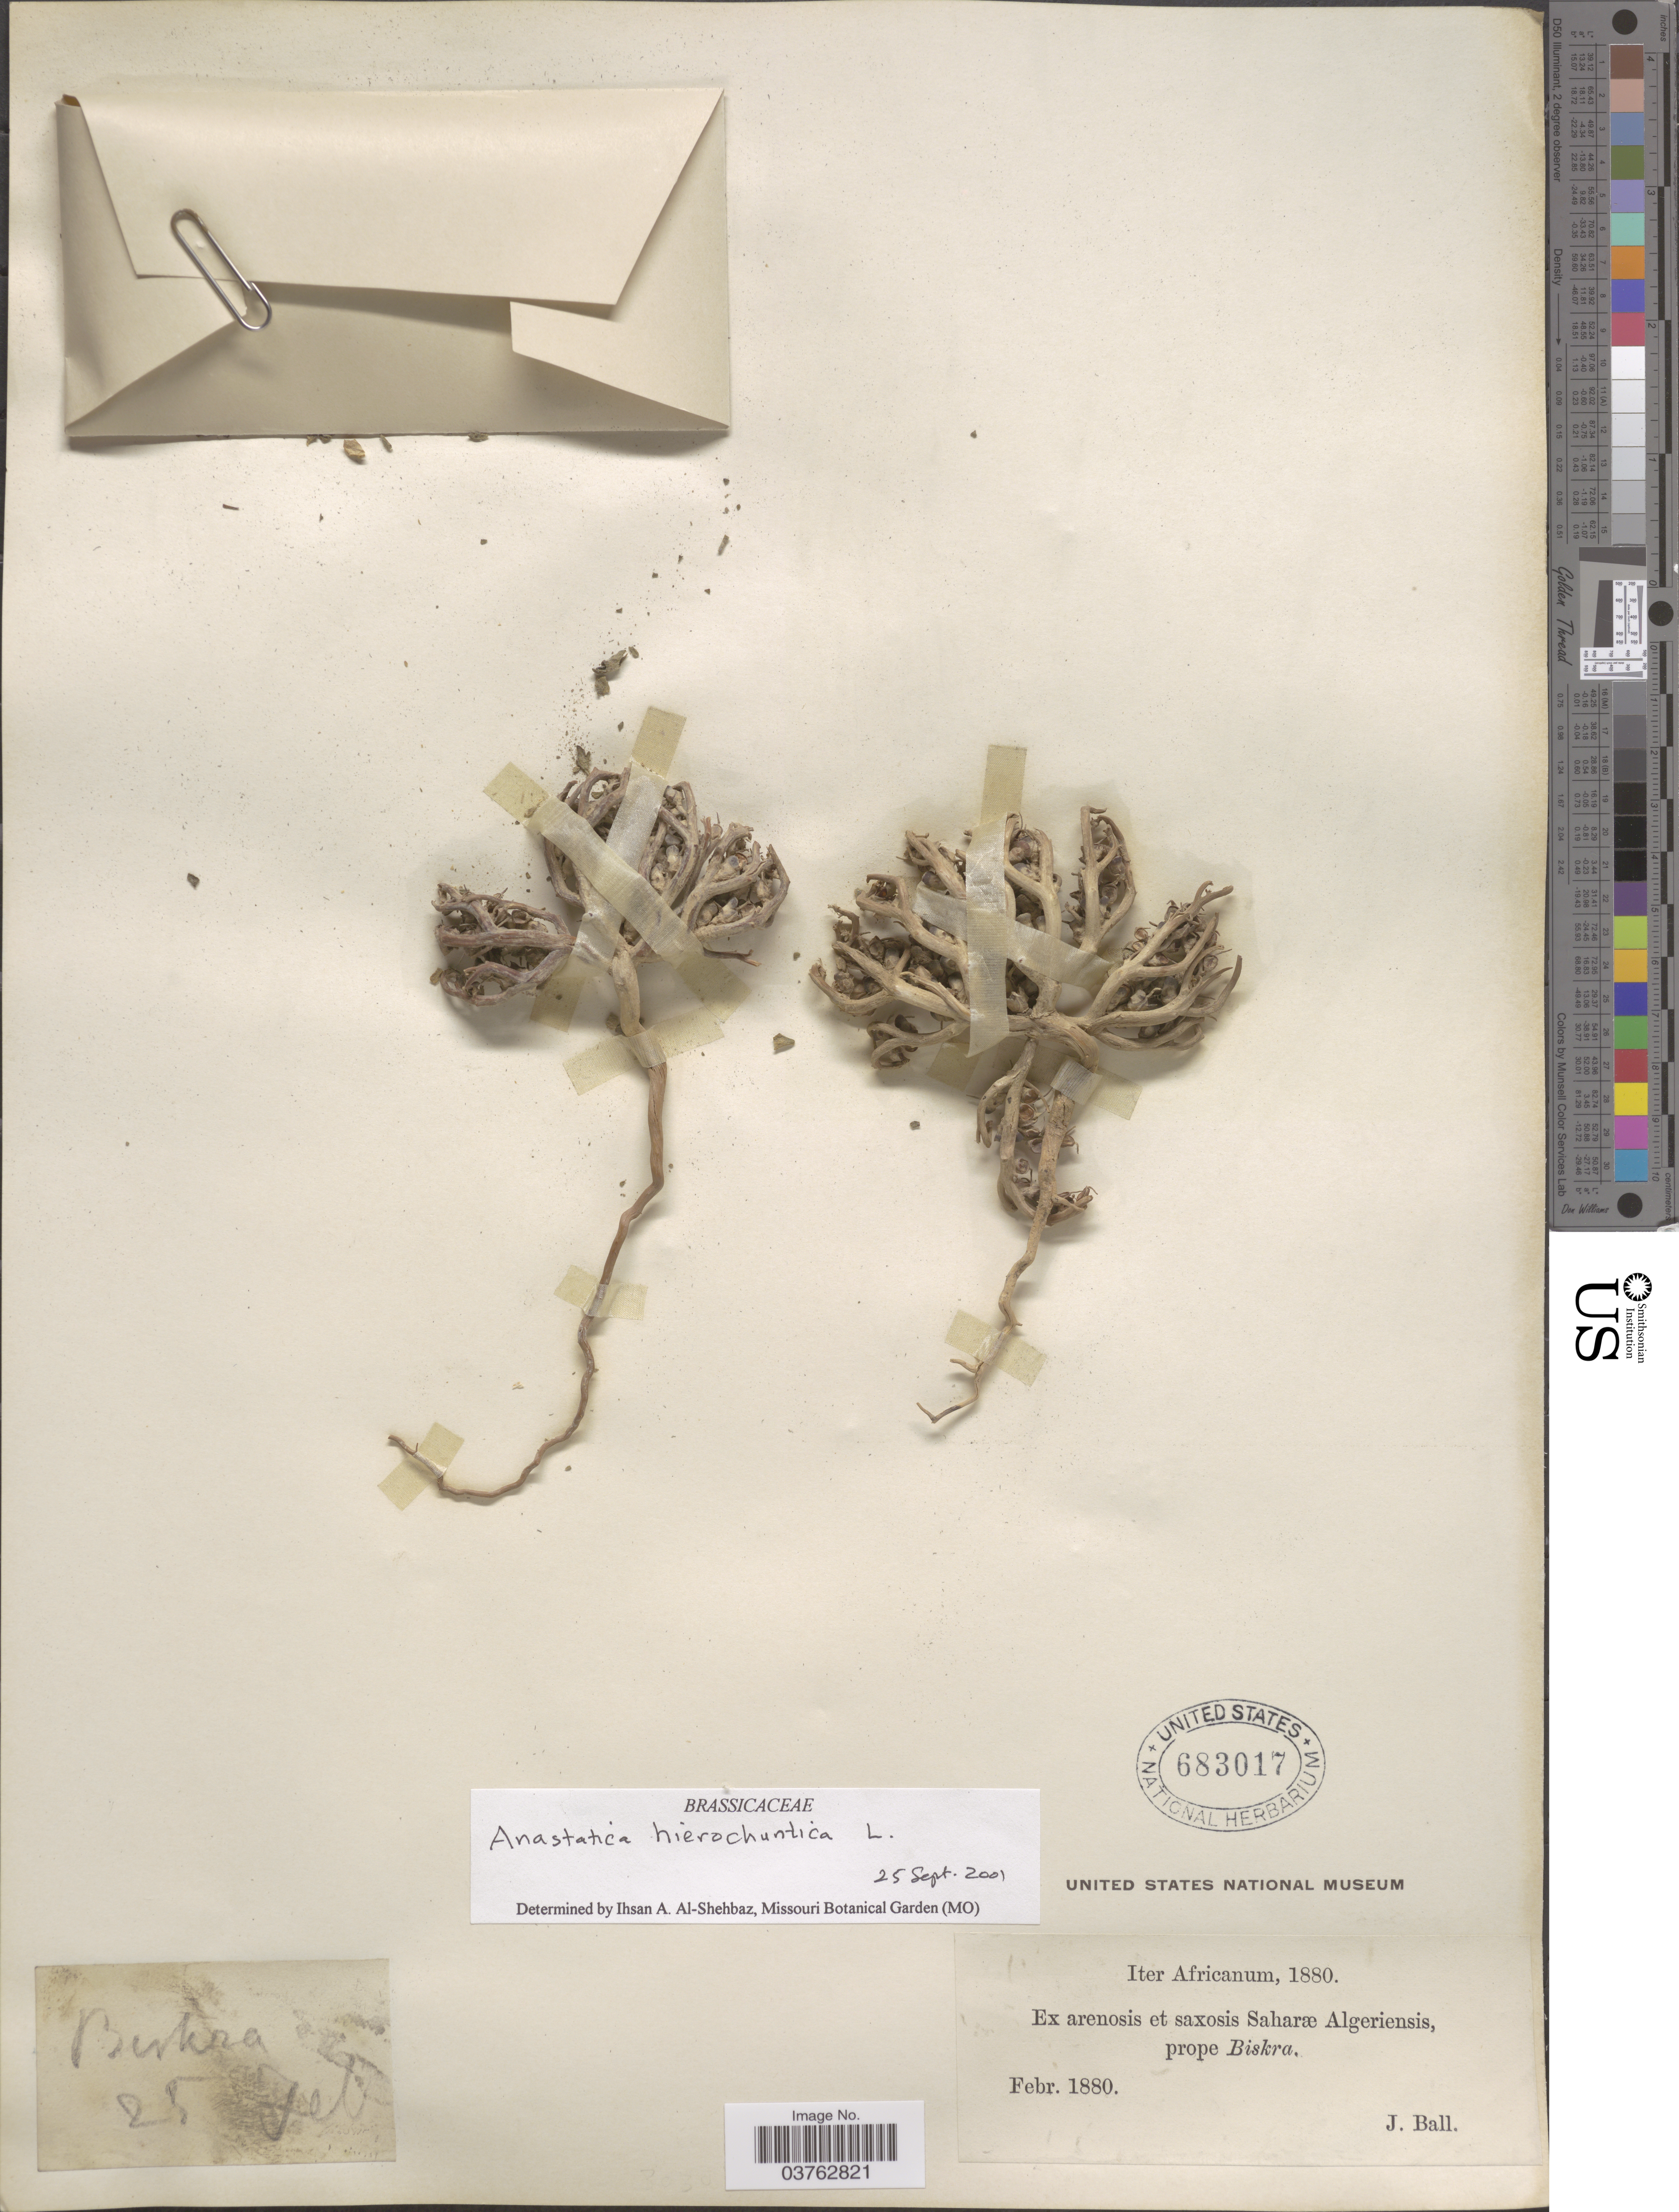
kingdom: Plantae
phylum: Tracheophyta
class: Magnoliopsida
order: Brassicales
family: Brassicaceae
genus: Anastatica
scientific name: Anastatica hierochuntica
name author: L.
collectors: J. Ball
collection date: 1880-02-25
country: Algeria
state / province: Biskra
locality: Africanum. Ex arenosis et saxosis Saharæ Algeriensis, prope Biskra.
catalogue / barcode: US 683017